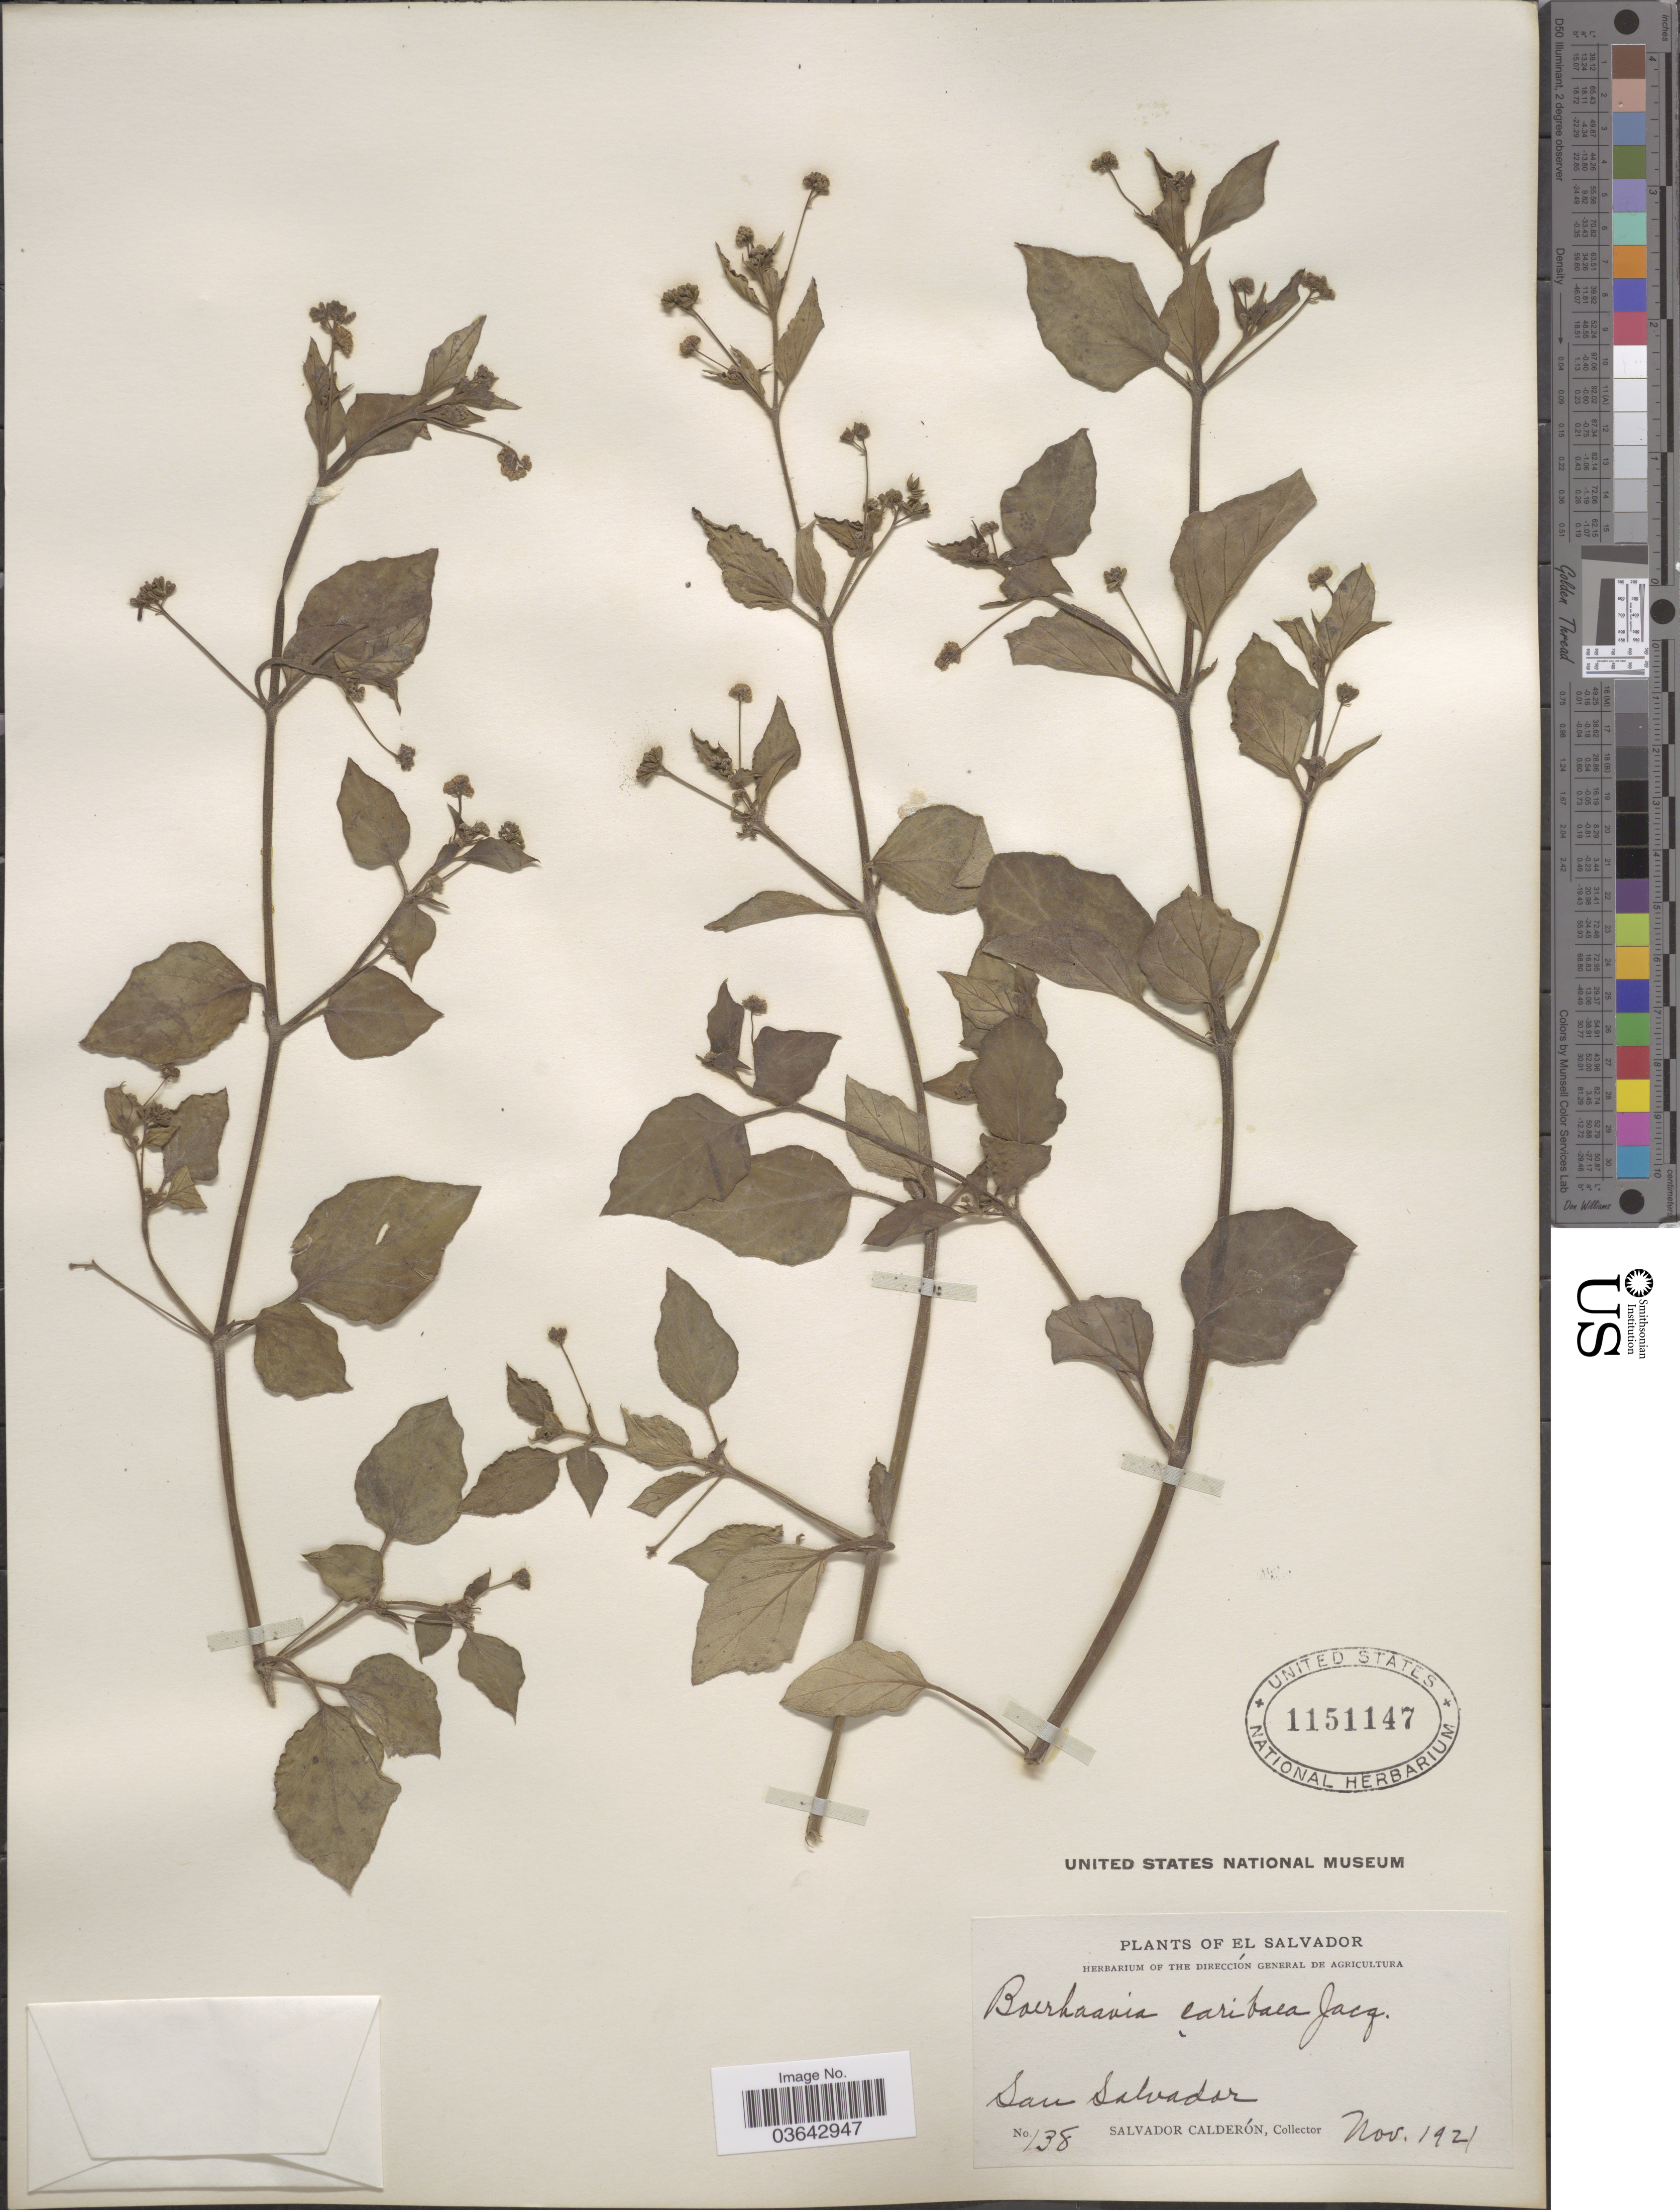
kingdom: Plantae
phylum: Tracheophyta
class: Magnoliopsida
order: Caryophyllales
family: Nyctaginaceae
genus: Boerhavia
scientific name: Boerhavia caribaea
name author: Jacq.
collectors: S. Calderón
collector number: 138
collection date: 1921-11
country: El Salvador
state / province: San Salvador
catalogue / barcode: US 1151147